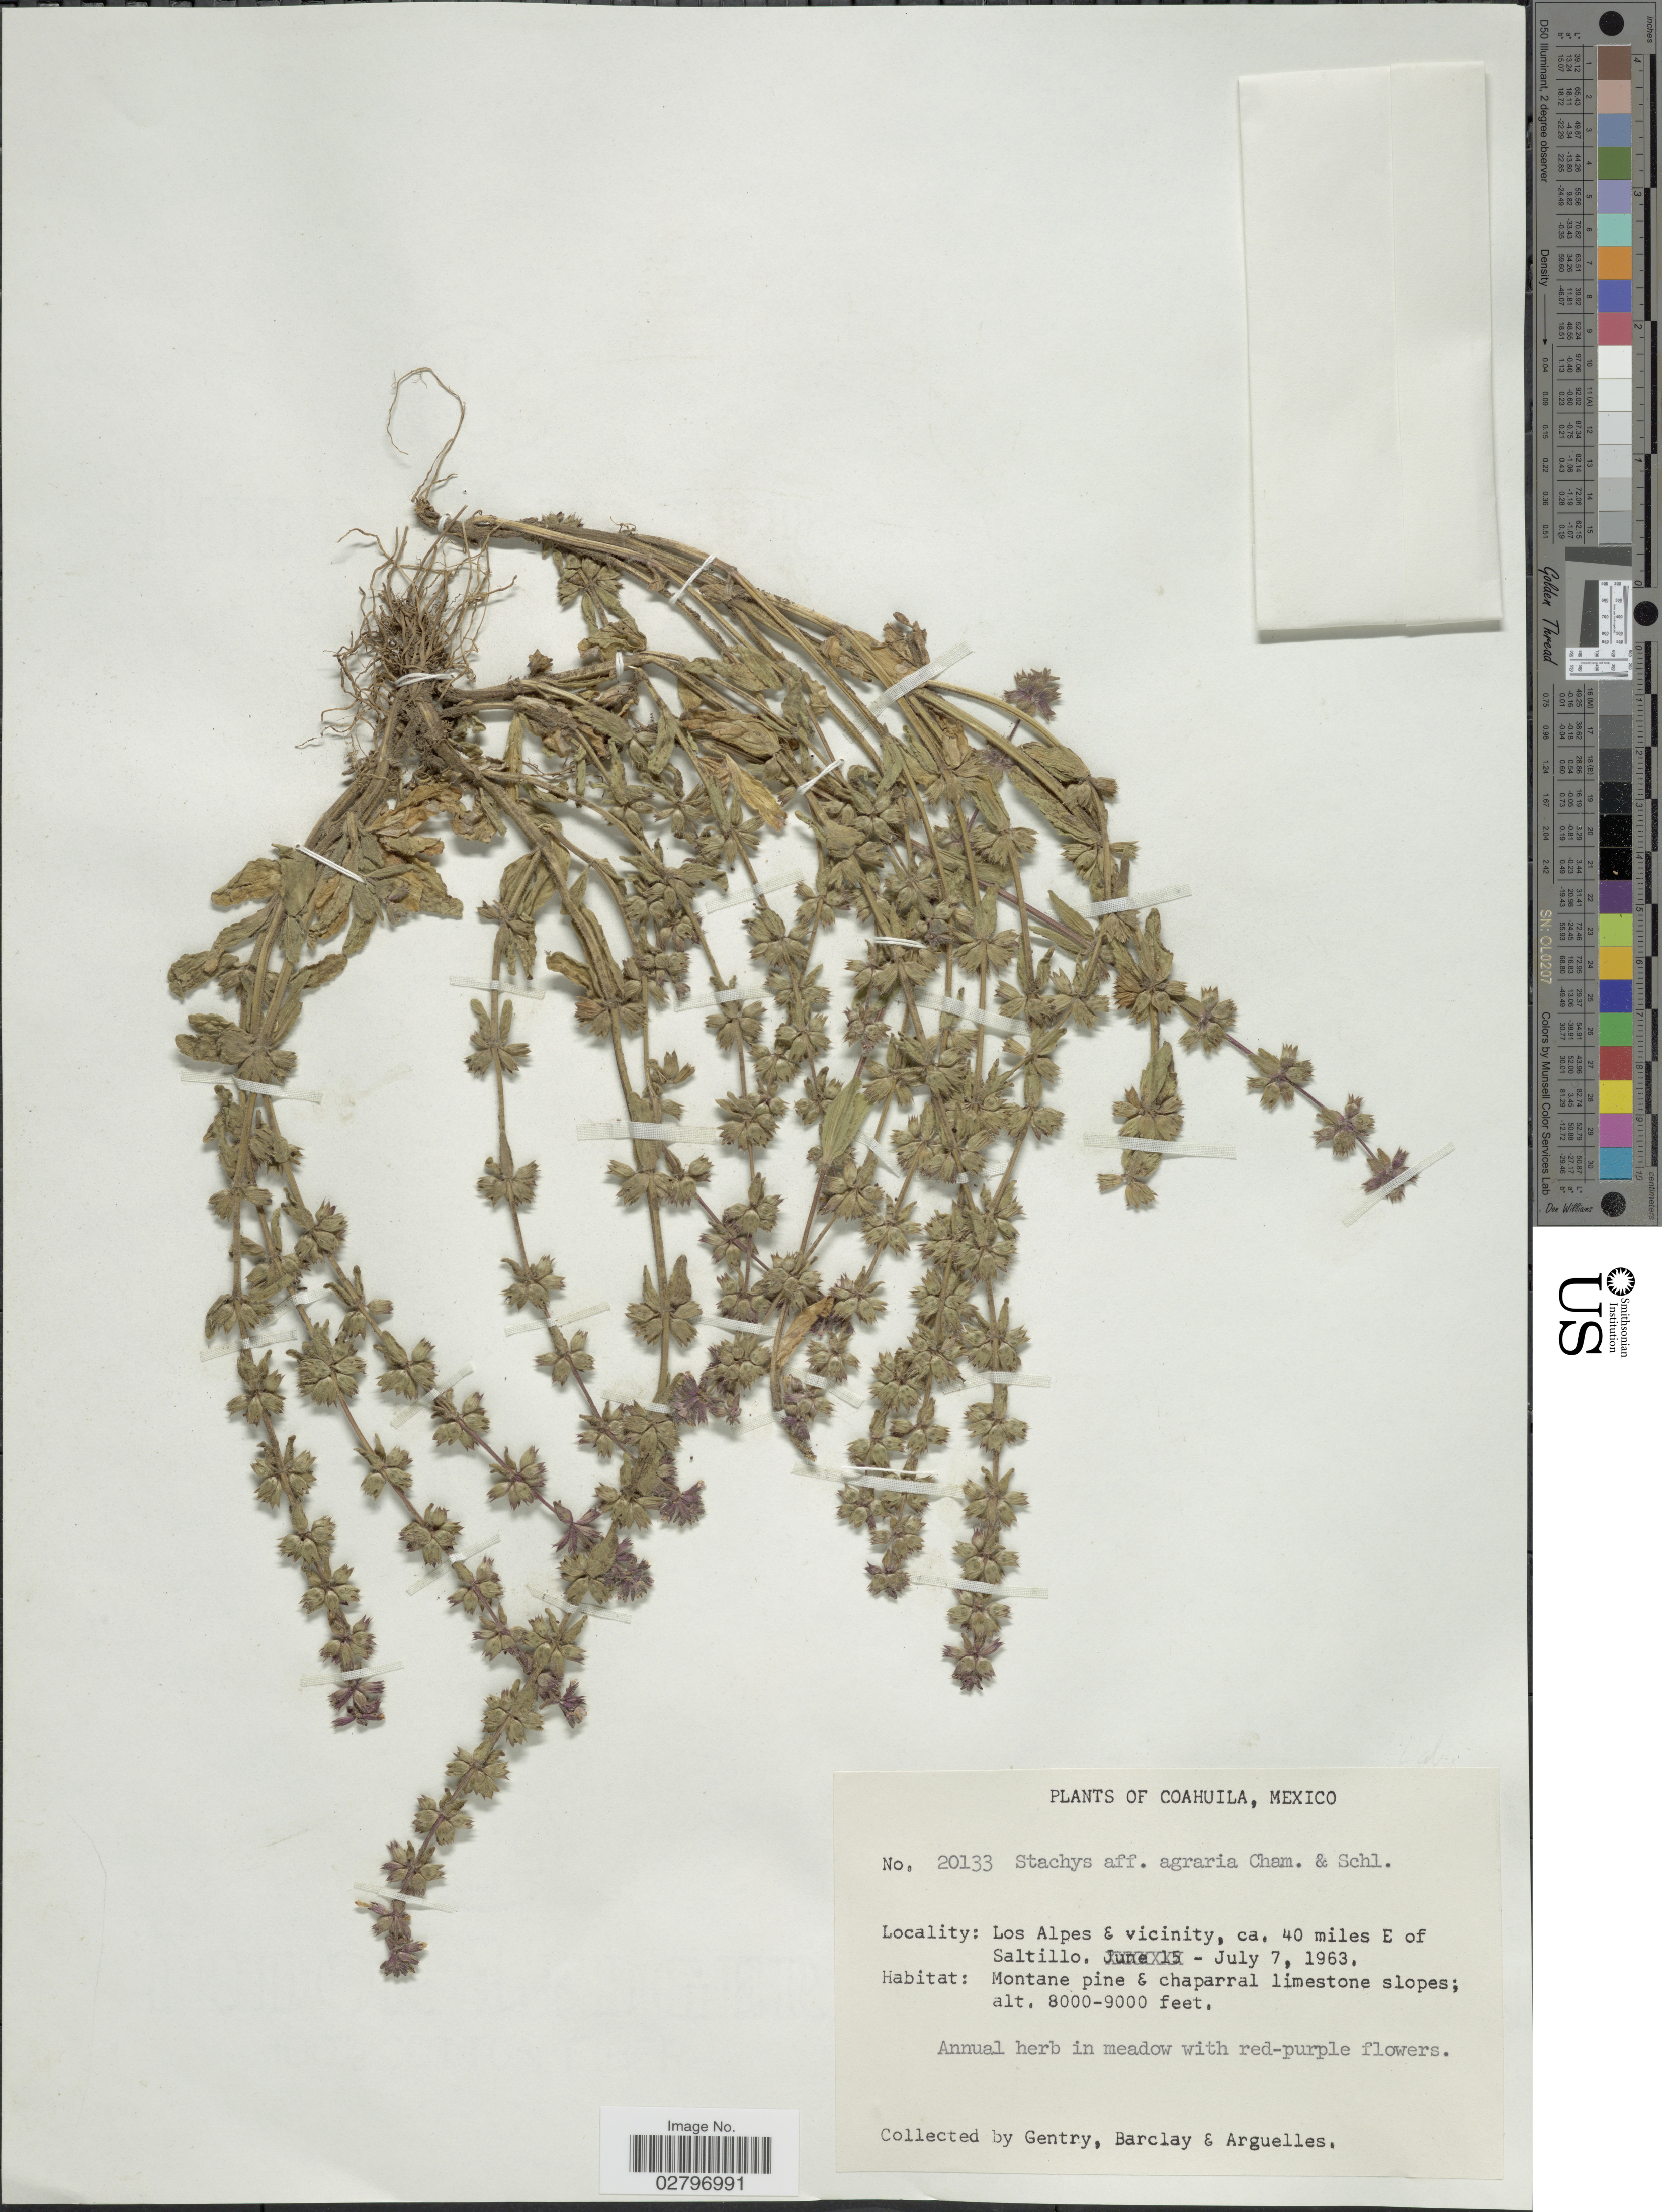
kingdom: Plantae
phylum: Tracheophyta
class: Magnoliopsida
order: Lamiales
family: Lamiaceae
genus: Stachys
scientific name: Stachys agraria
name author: Schltdl. & Cham.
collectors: Gentry, --, -- Barclay & Arguelles, --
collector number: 20133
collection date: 1963-07-07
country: Mexico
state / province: Coahuila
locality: Los Alpes & vicinity, ca. 40 miles E of Saltillo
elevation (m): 2438